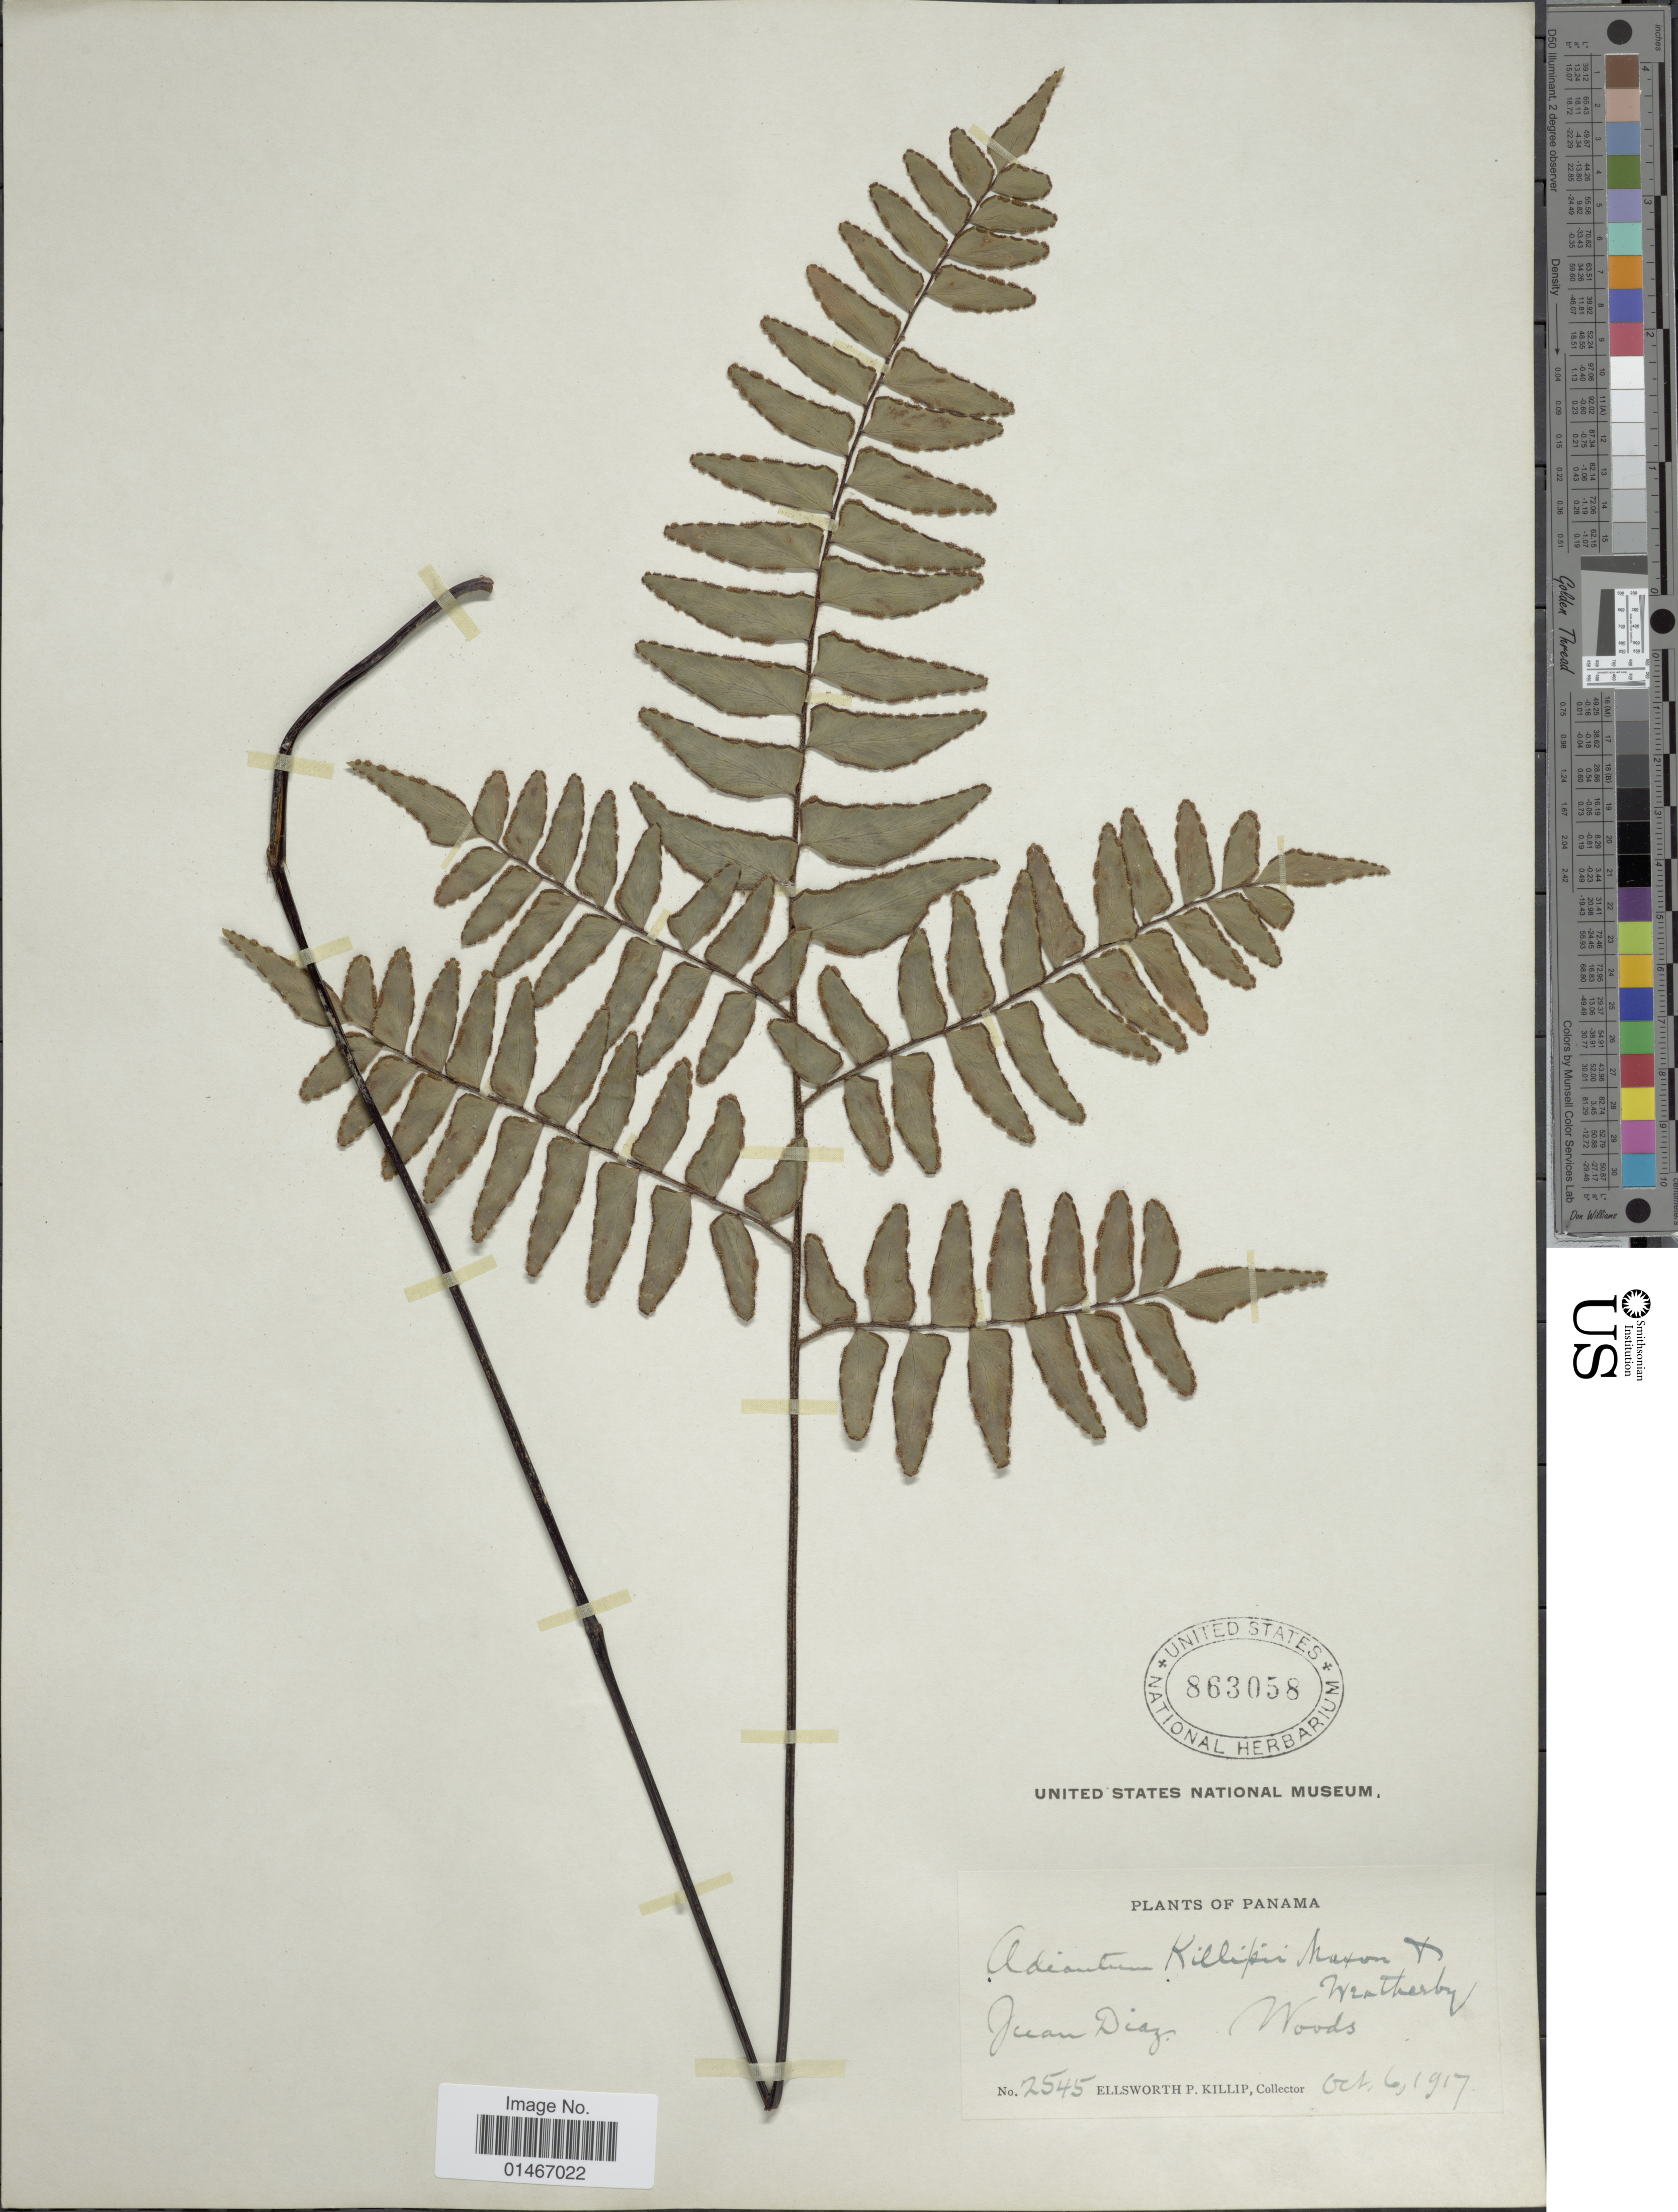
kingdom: Plantae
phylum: Tracheophyta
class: Polypodiopsida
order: Polypodiales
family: Pteridaceae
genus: Adiantum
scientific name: Adiantum killipii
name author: Maxon & Weath.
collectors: E. P. Killip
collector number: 2545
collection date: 1917-10-06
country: Panama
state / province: Panamá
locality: Juan Diaz Woods.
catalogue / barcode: US 863058